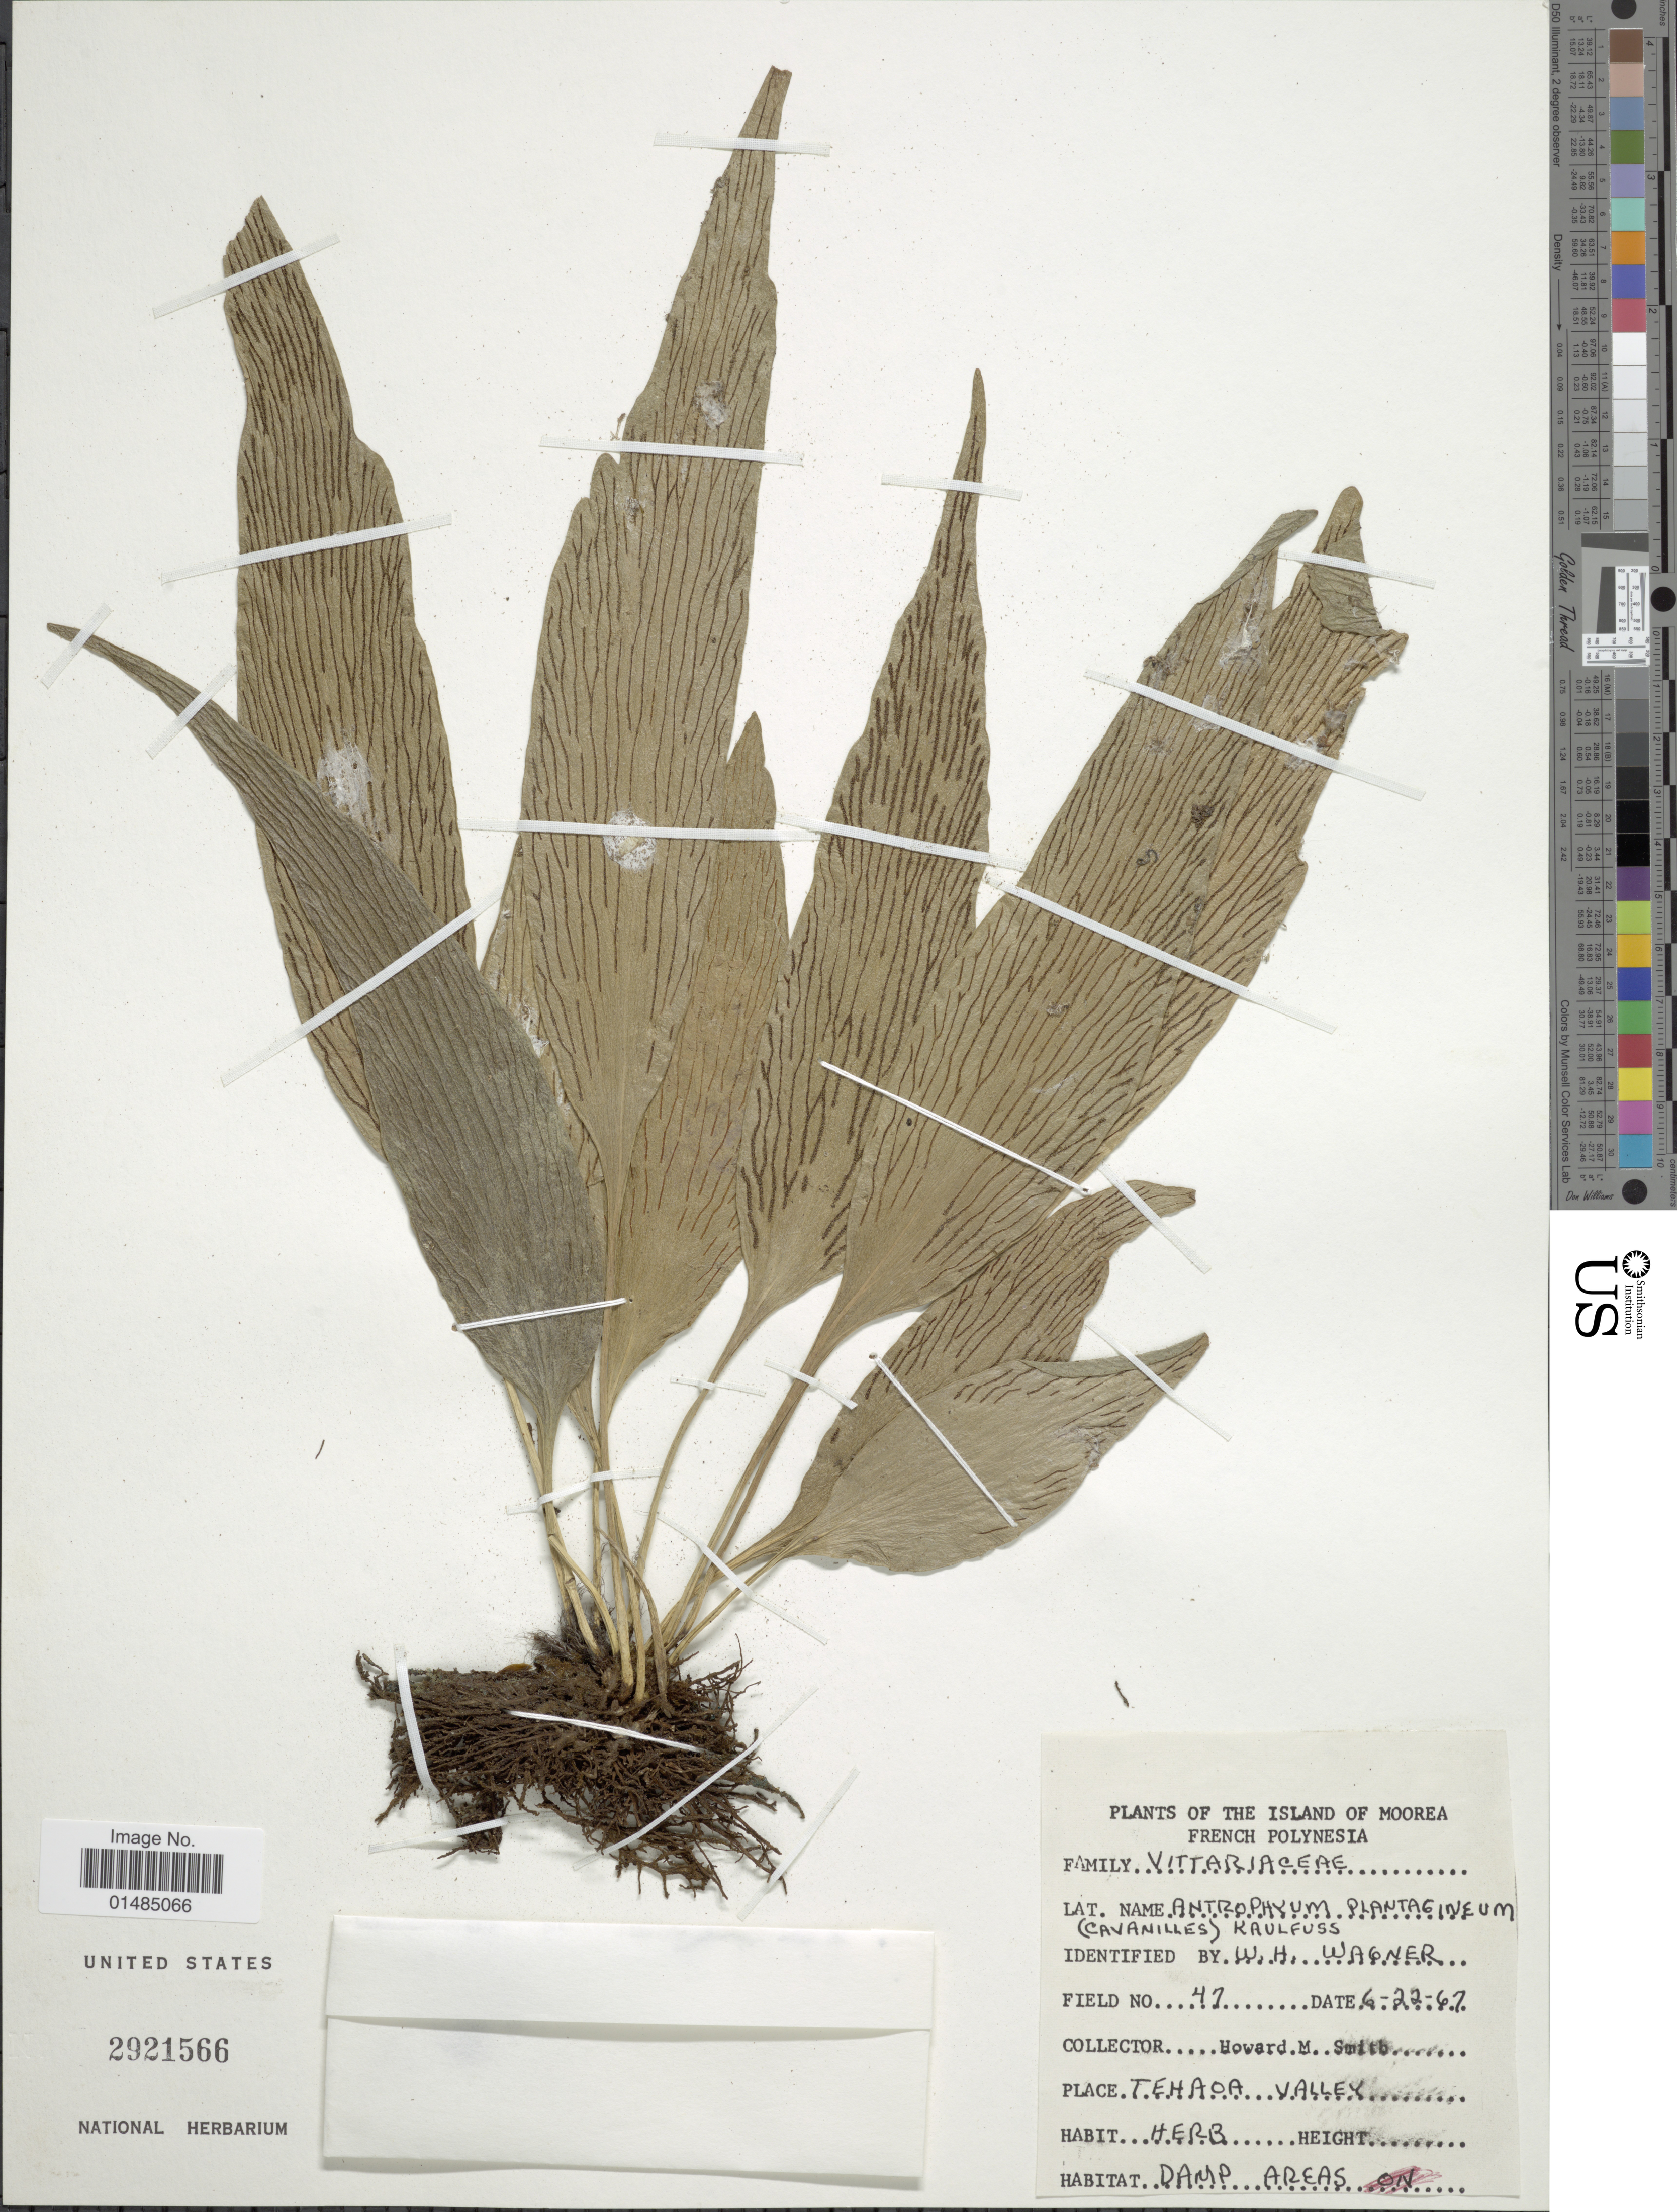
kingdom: Plantae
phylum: Tracheophyta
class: Polypodiopsida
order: Polypodiales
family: Pteridaceae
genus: Antrophyum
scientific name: Antrophyum lessonii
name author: Bory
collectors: H. M. Smith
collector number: Field 47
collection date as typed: Transcribed d/m/y: 22/6/67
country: French Polynesia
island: Moorea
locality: The Island of Moorea, French Polynesia, Tehaoa Valley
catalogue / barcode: US 2921566